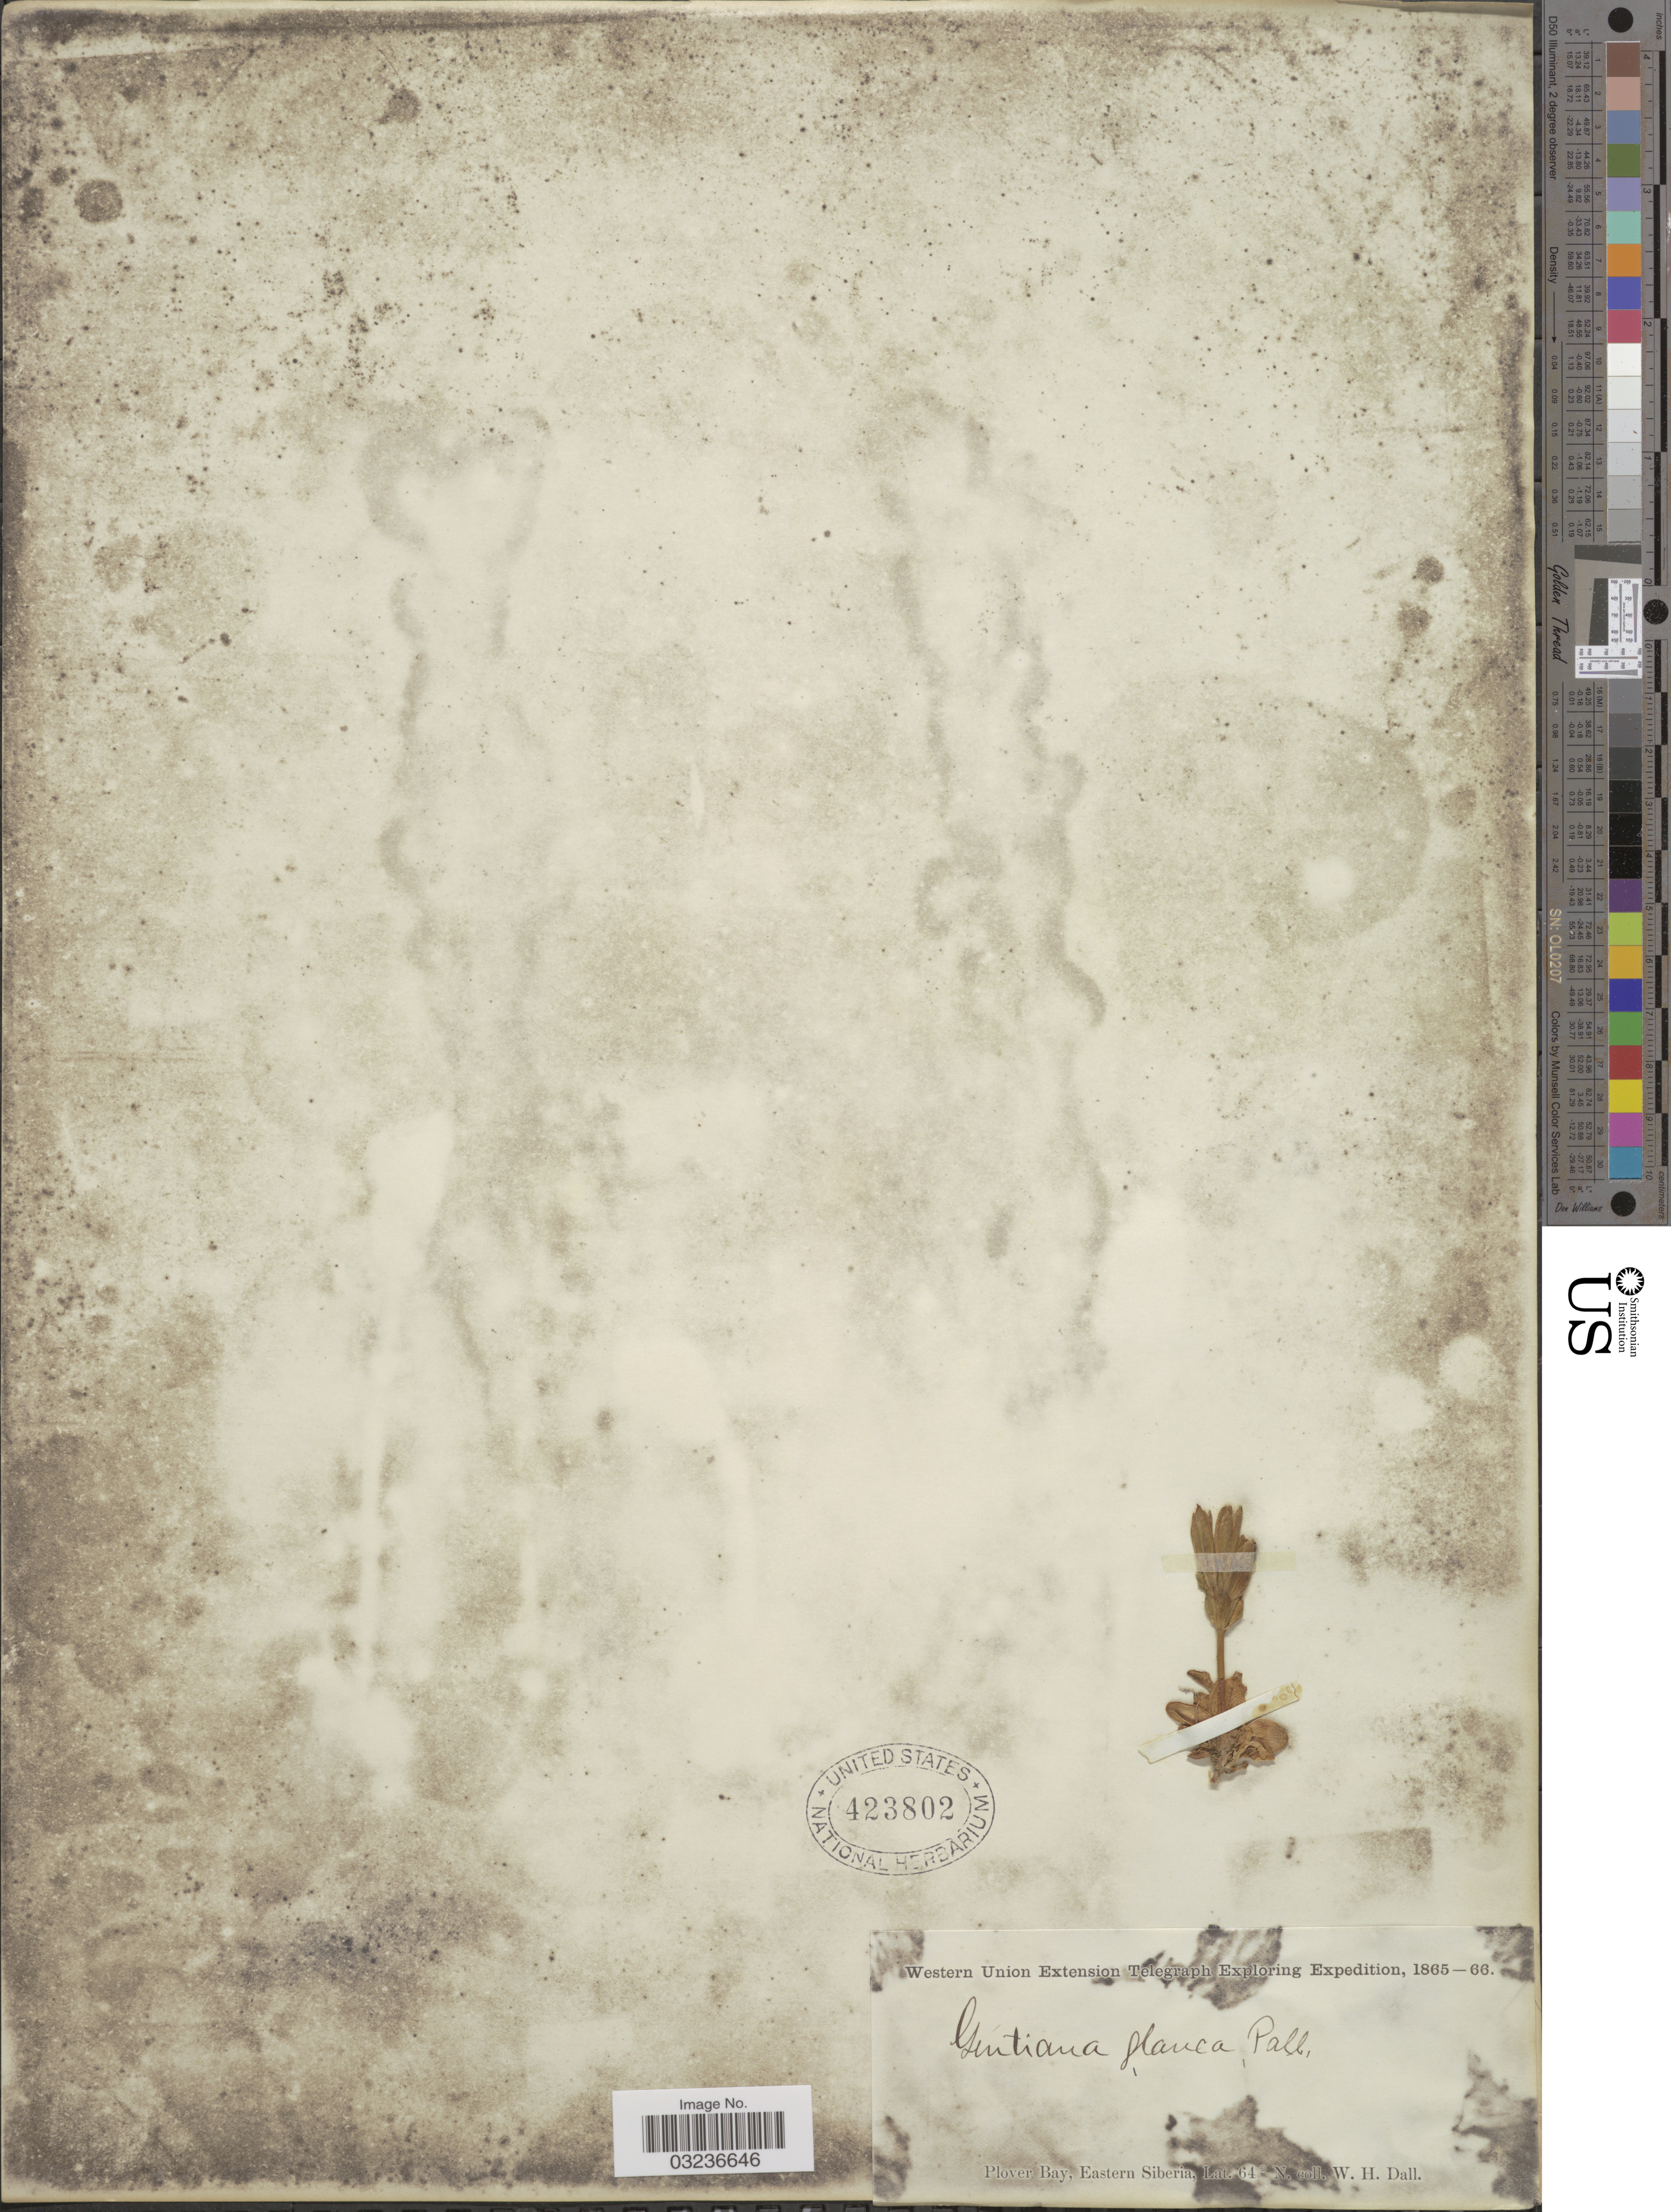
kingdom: Plantae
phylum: Tracheophyta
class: Magnoliopsida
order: Gentianales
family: Gentianaceae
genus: Gentiana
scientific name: Gentiana glauca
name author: Pall.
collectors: W. Dall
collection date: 1865/1866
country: Russian Federation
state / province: Chukotka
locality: Plover Bay, Eastern Siberia.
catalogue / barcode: US 423802